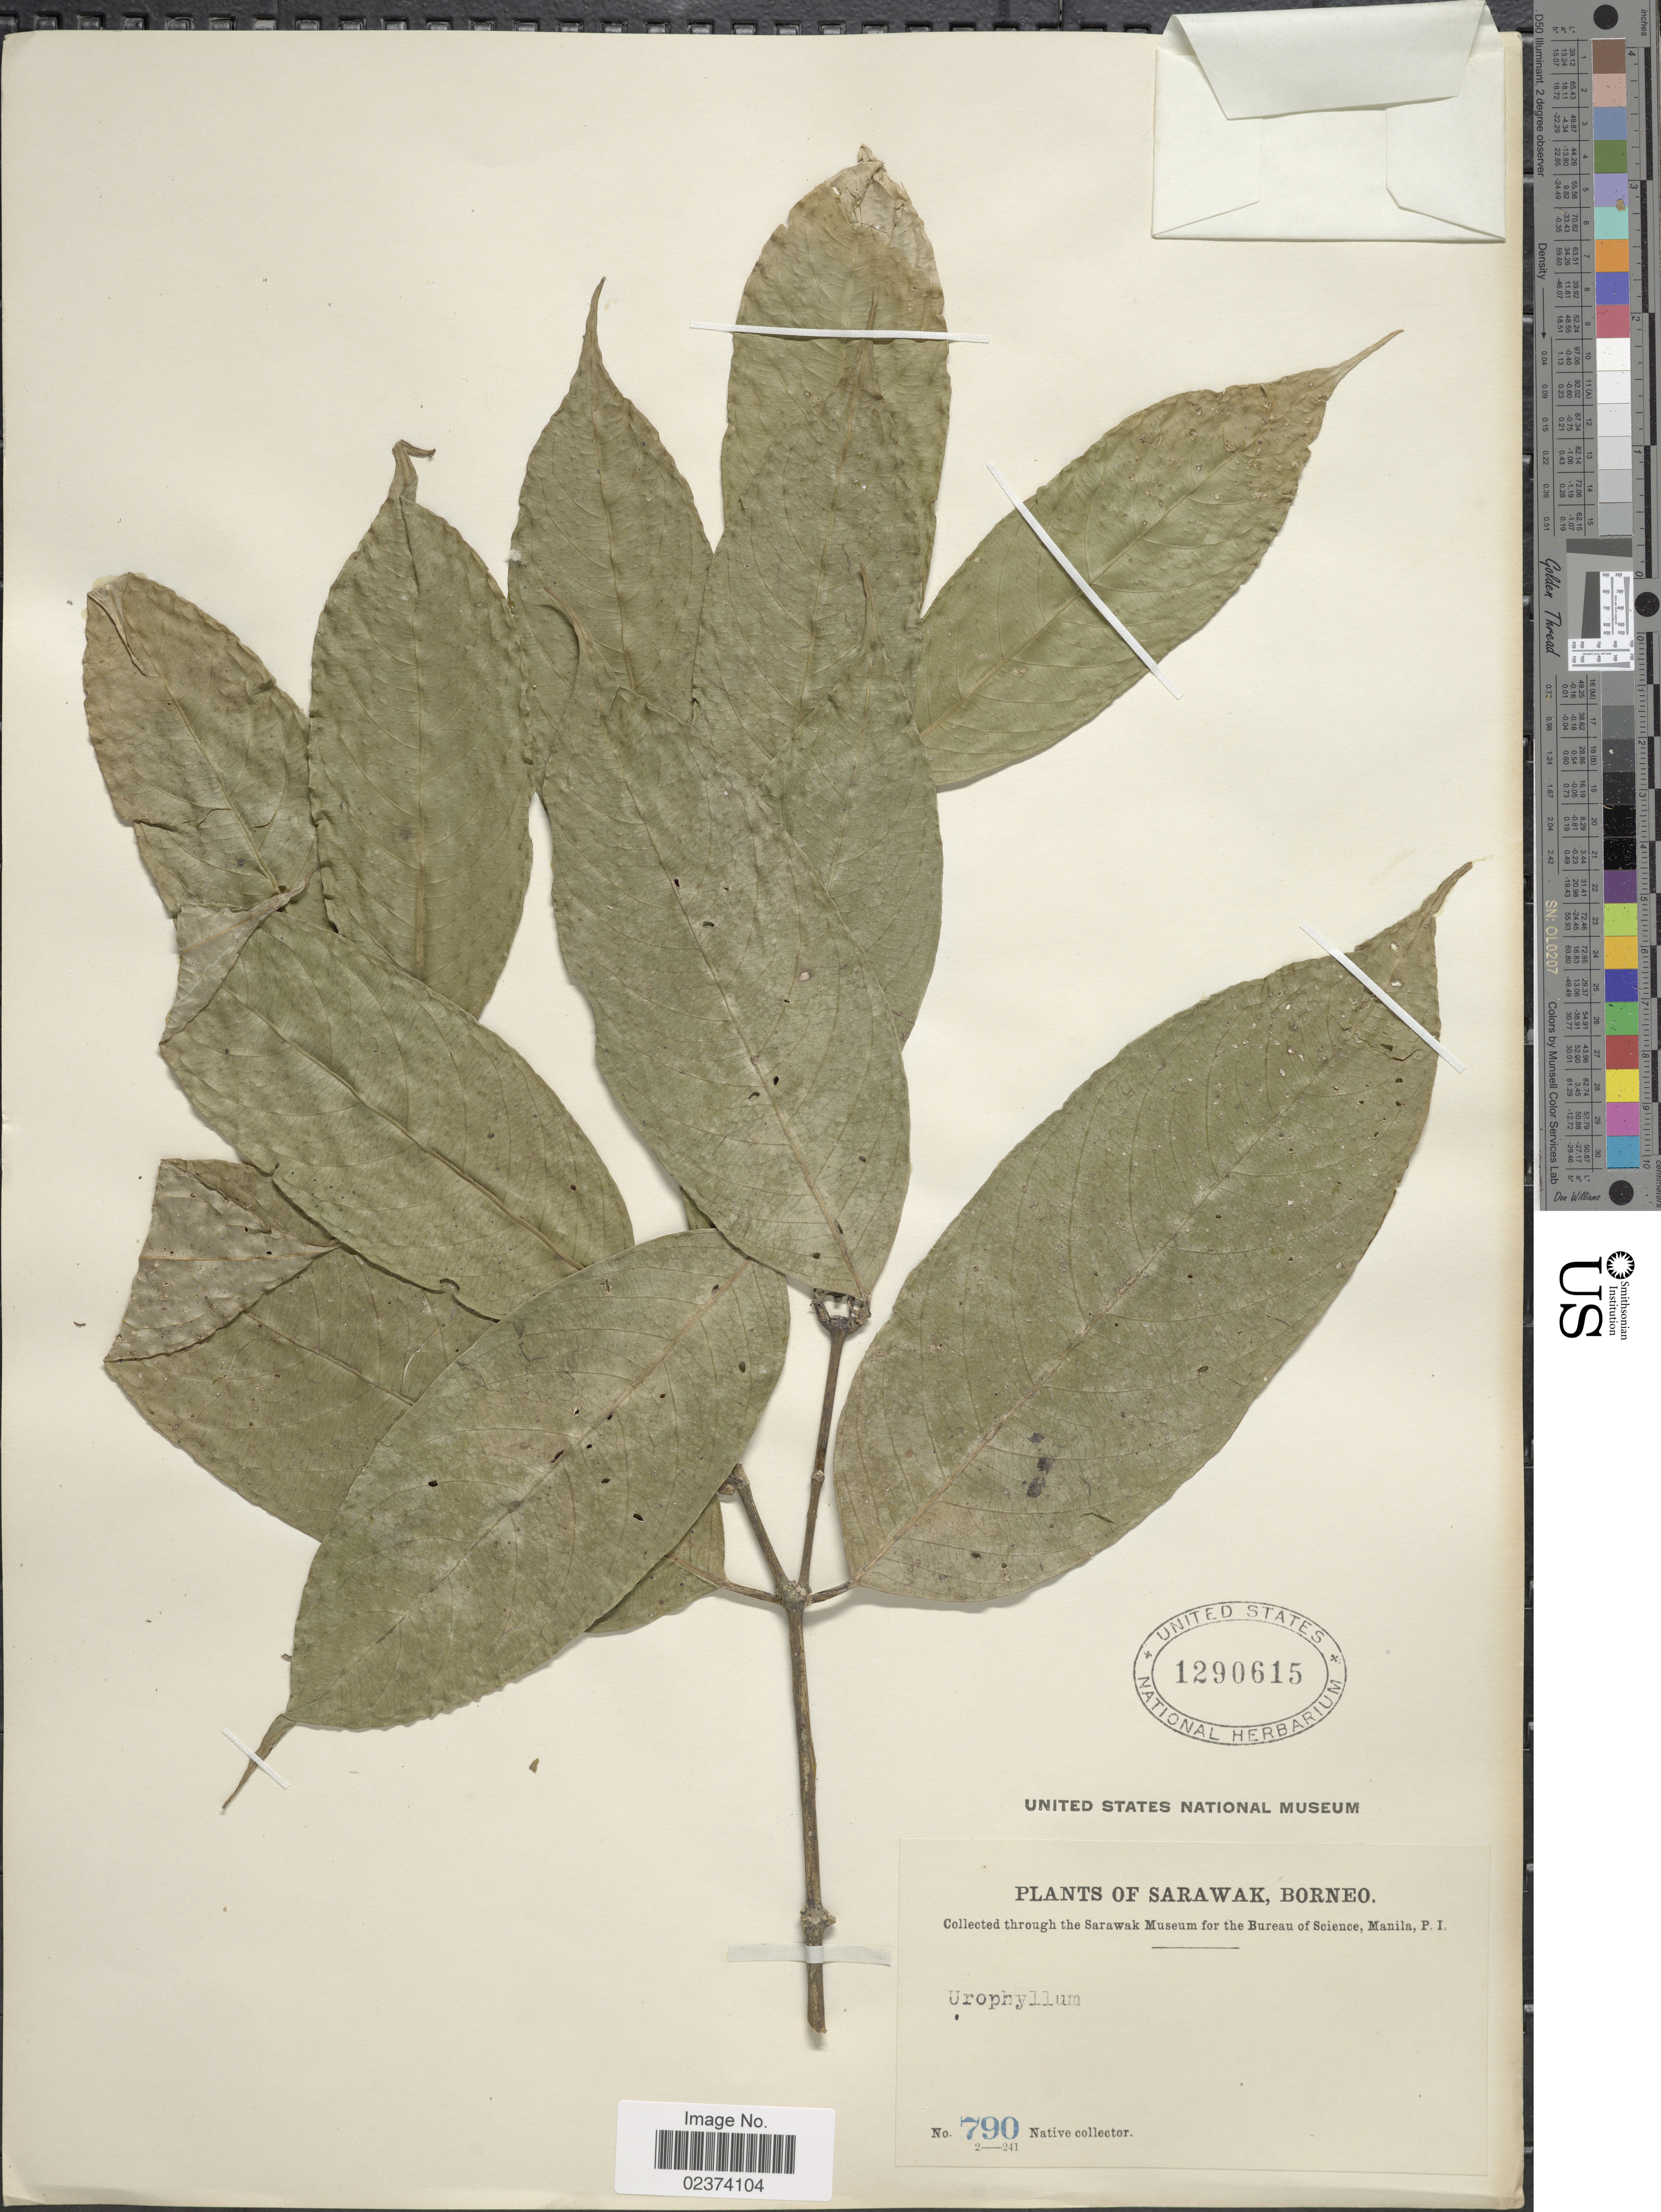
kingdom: Plantae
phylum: Tracheophyta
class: Magnoliopsida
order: Gentianales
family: Rubiaceae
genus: Urophyllum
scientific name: Urophyllum sp.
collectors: Native collector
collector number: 790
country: Malaysia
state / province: Sarawak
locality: Borneo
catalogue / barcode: US 1290615